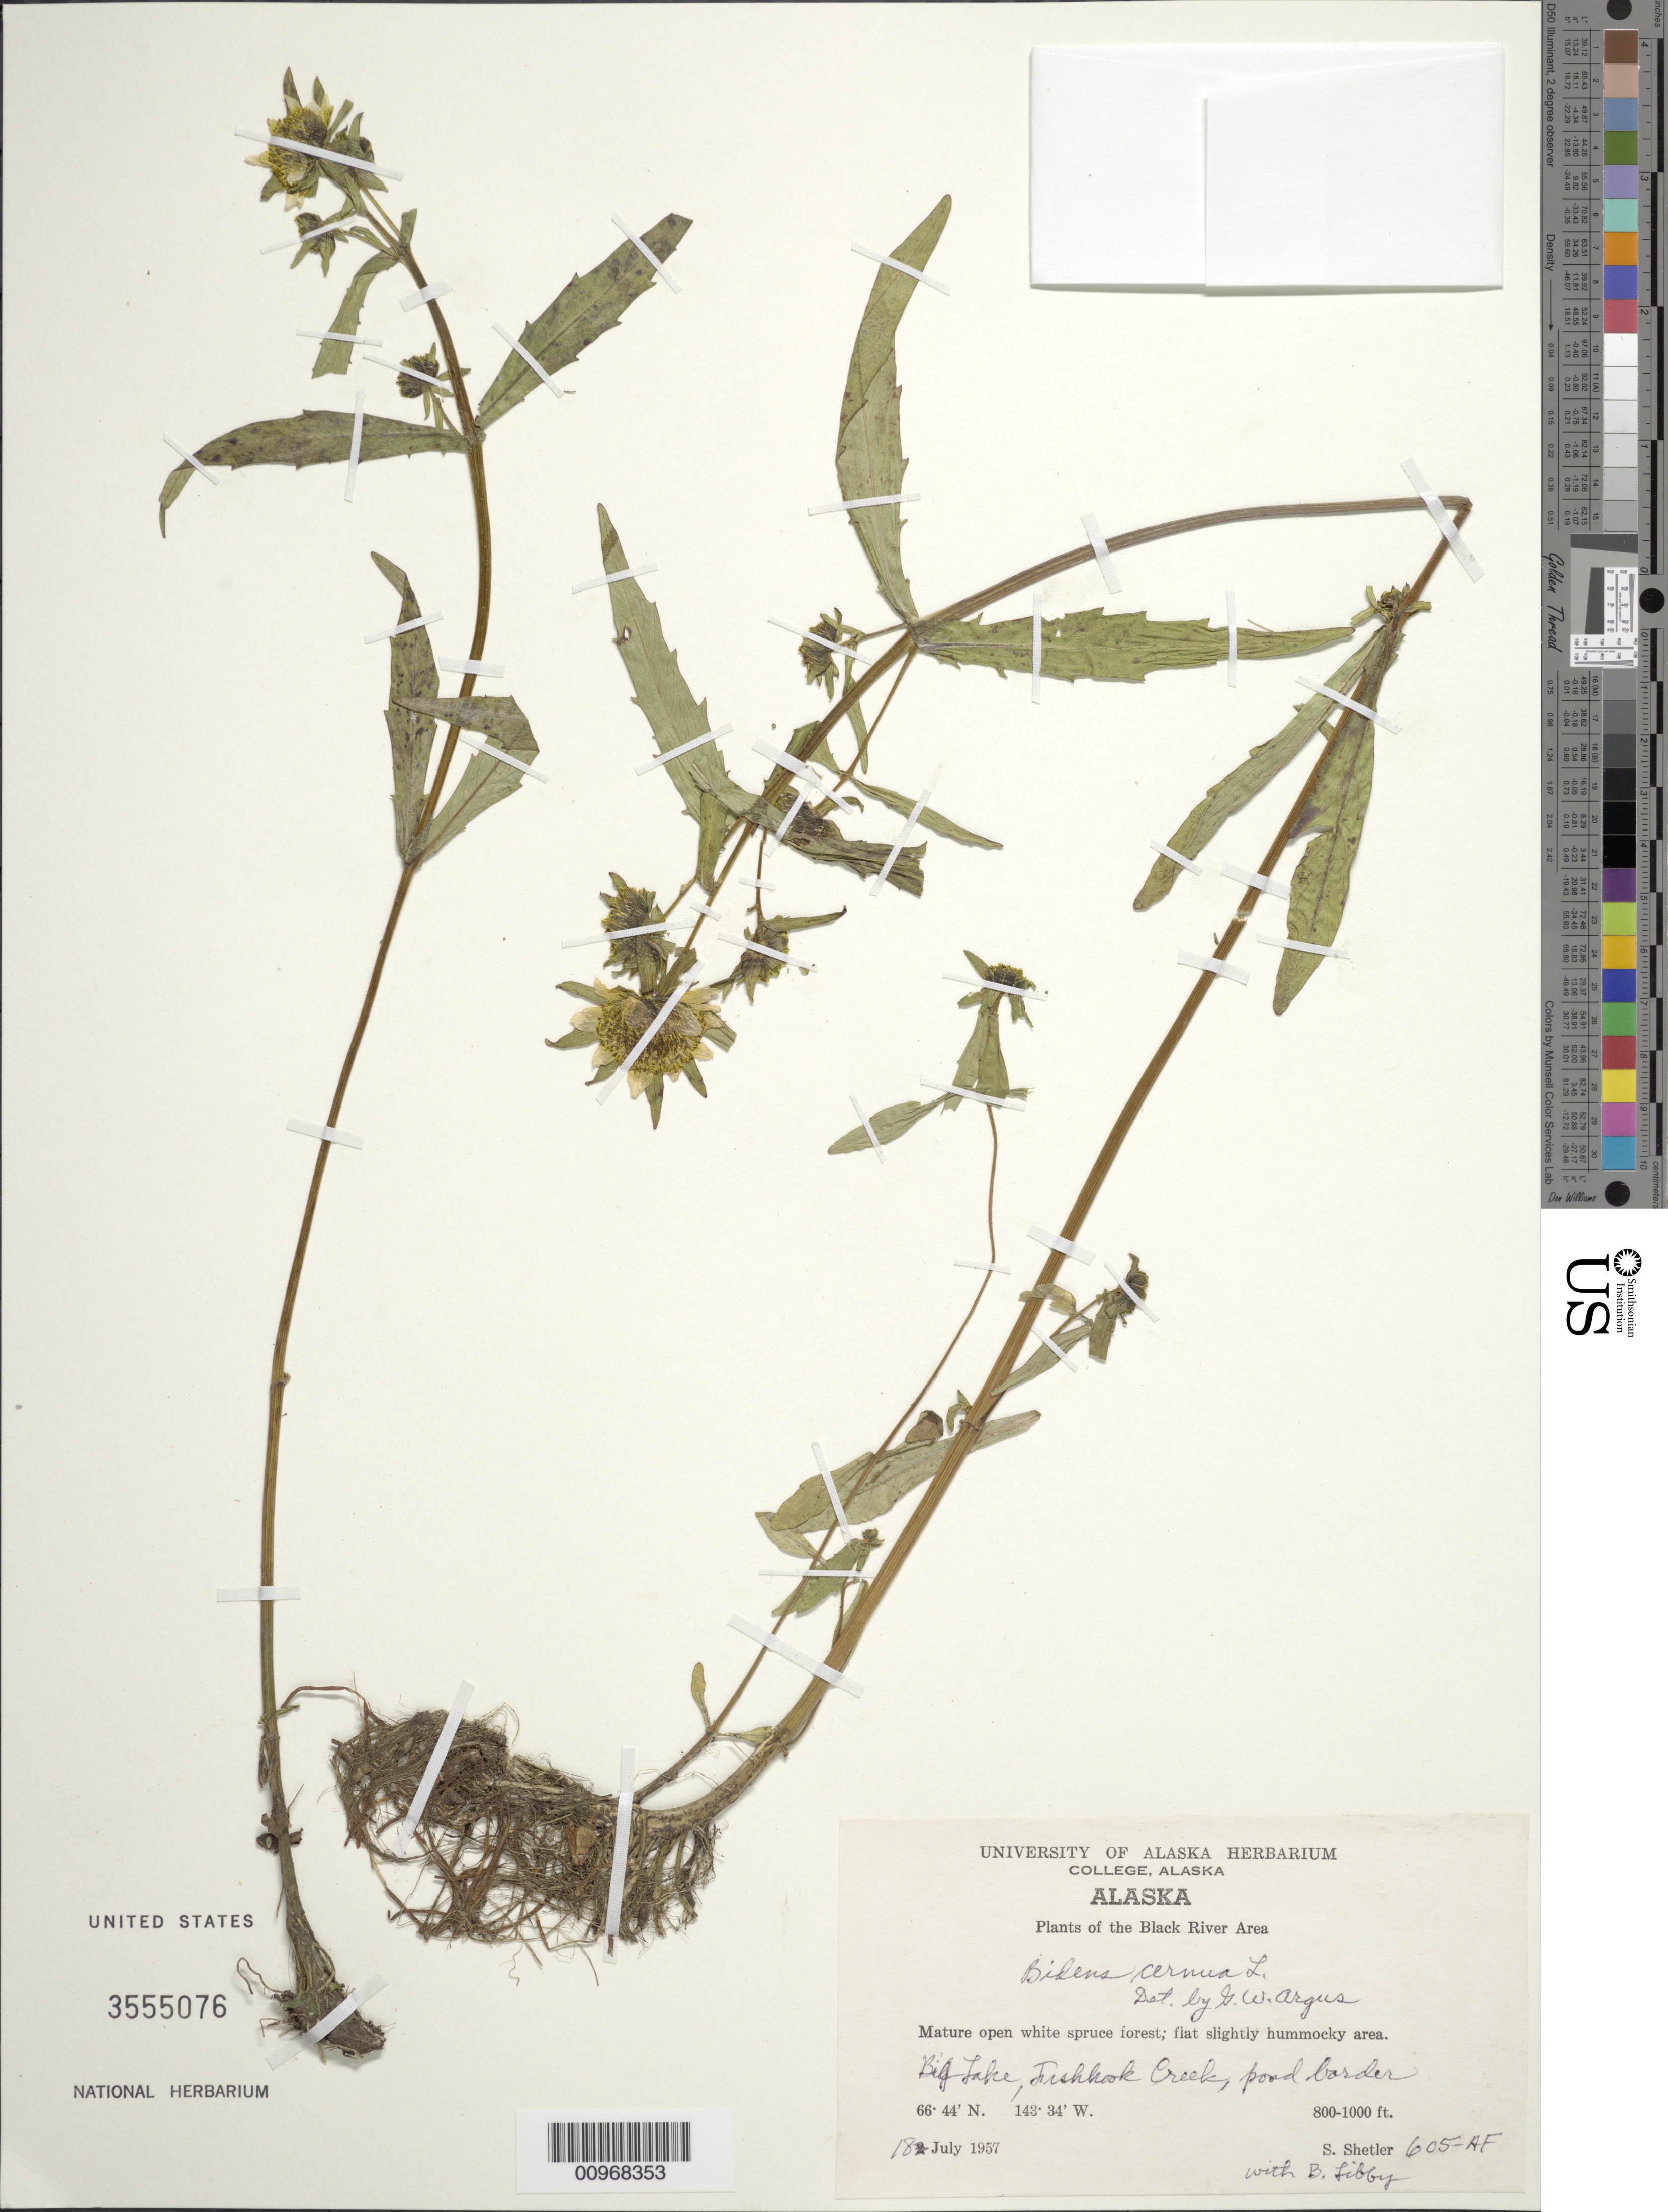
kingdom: Plantae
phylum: Tracheophyta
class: Magnoliopsida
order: Asterales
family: Asteraceae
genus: Bidens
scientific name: Bidens cernua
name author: L.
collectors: S. Shetler & B. Libby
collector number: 605-AF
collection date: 1957-07-18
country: United States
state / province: Alaska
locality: Black River Area, Big Lake, Fishhook Creek, pond border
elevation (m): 244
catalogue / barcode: US 3555076